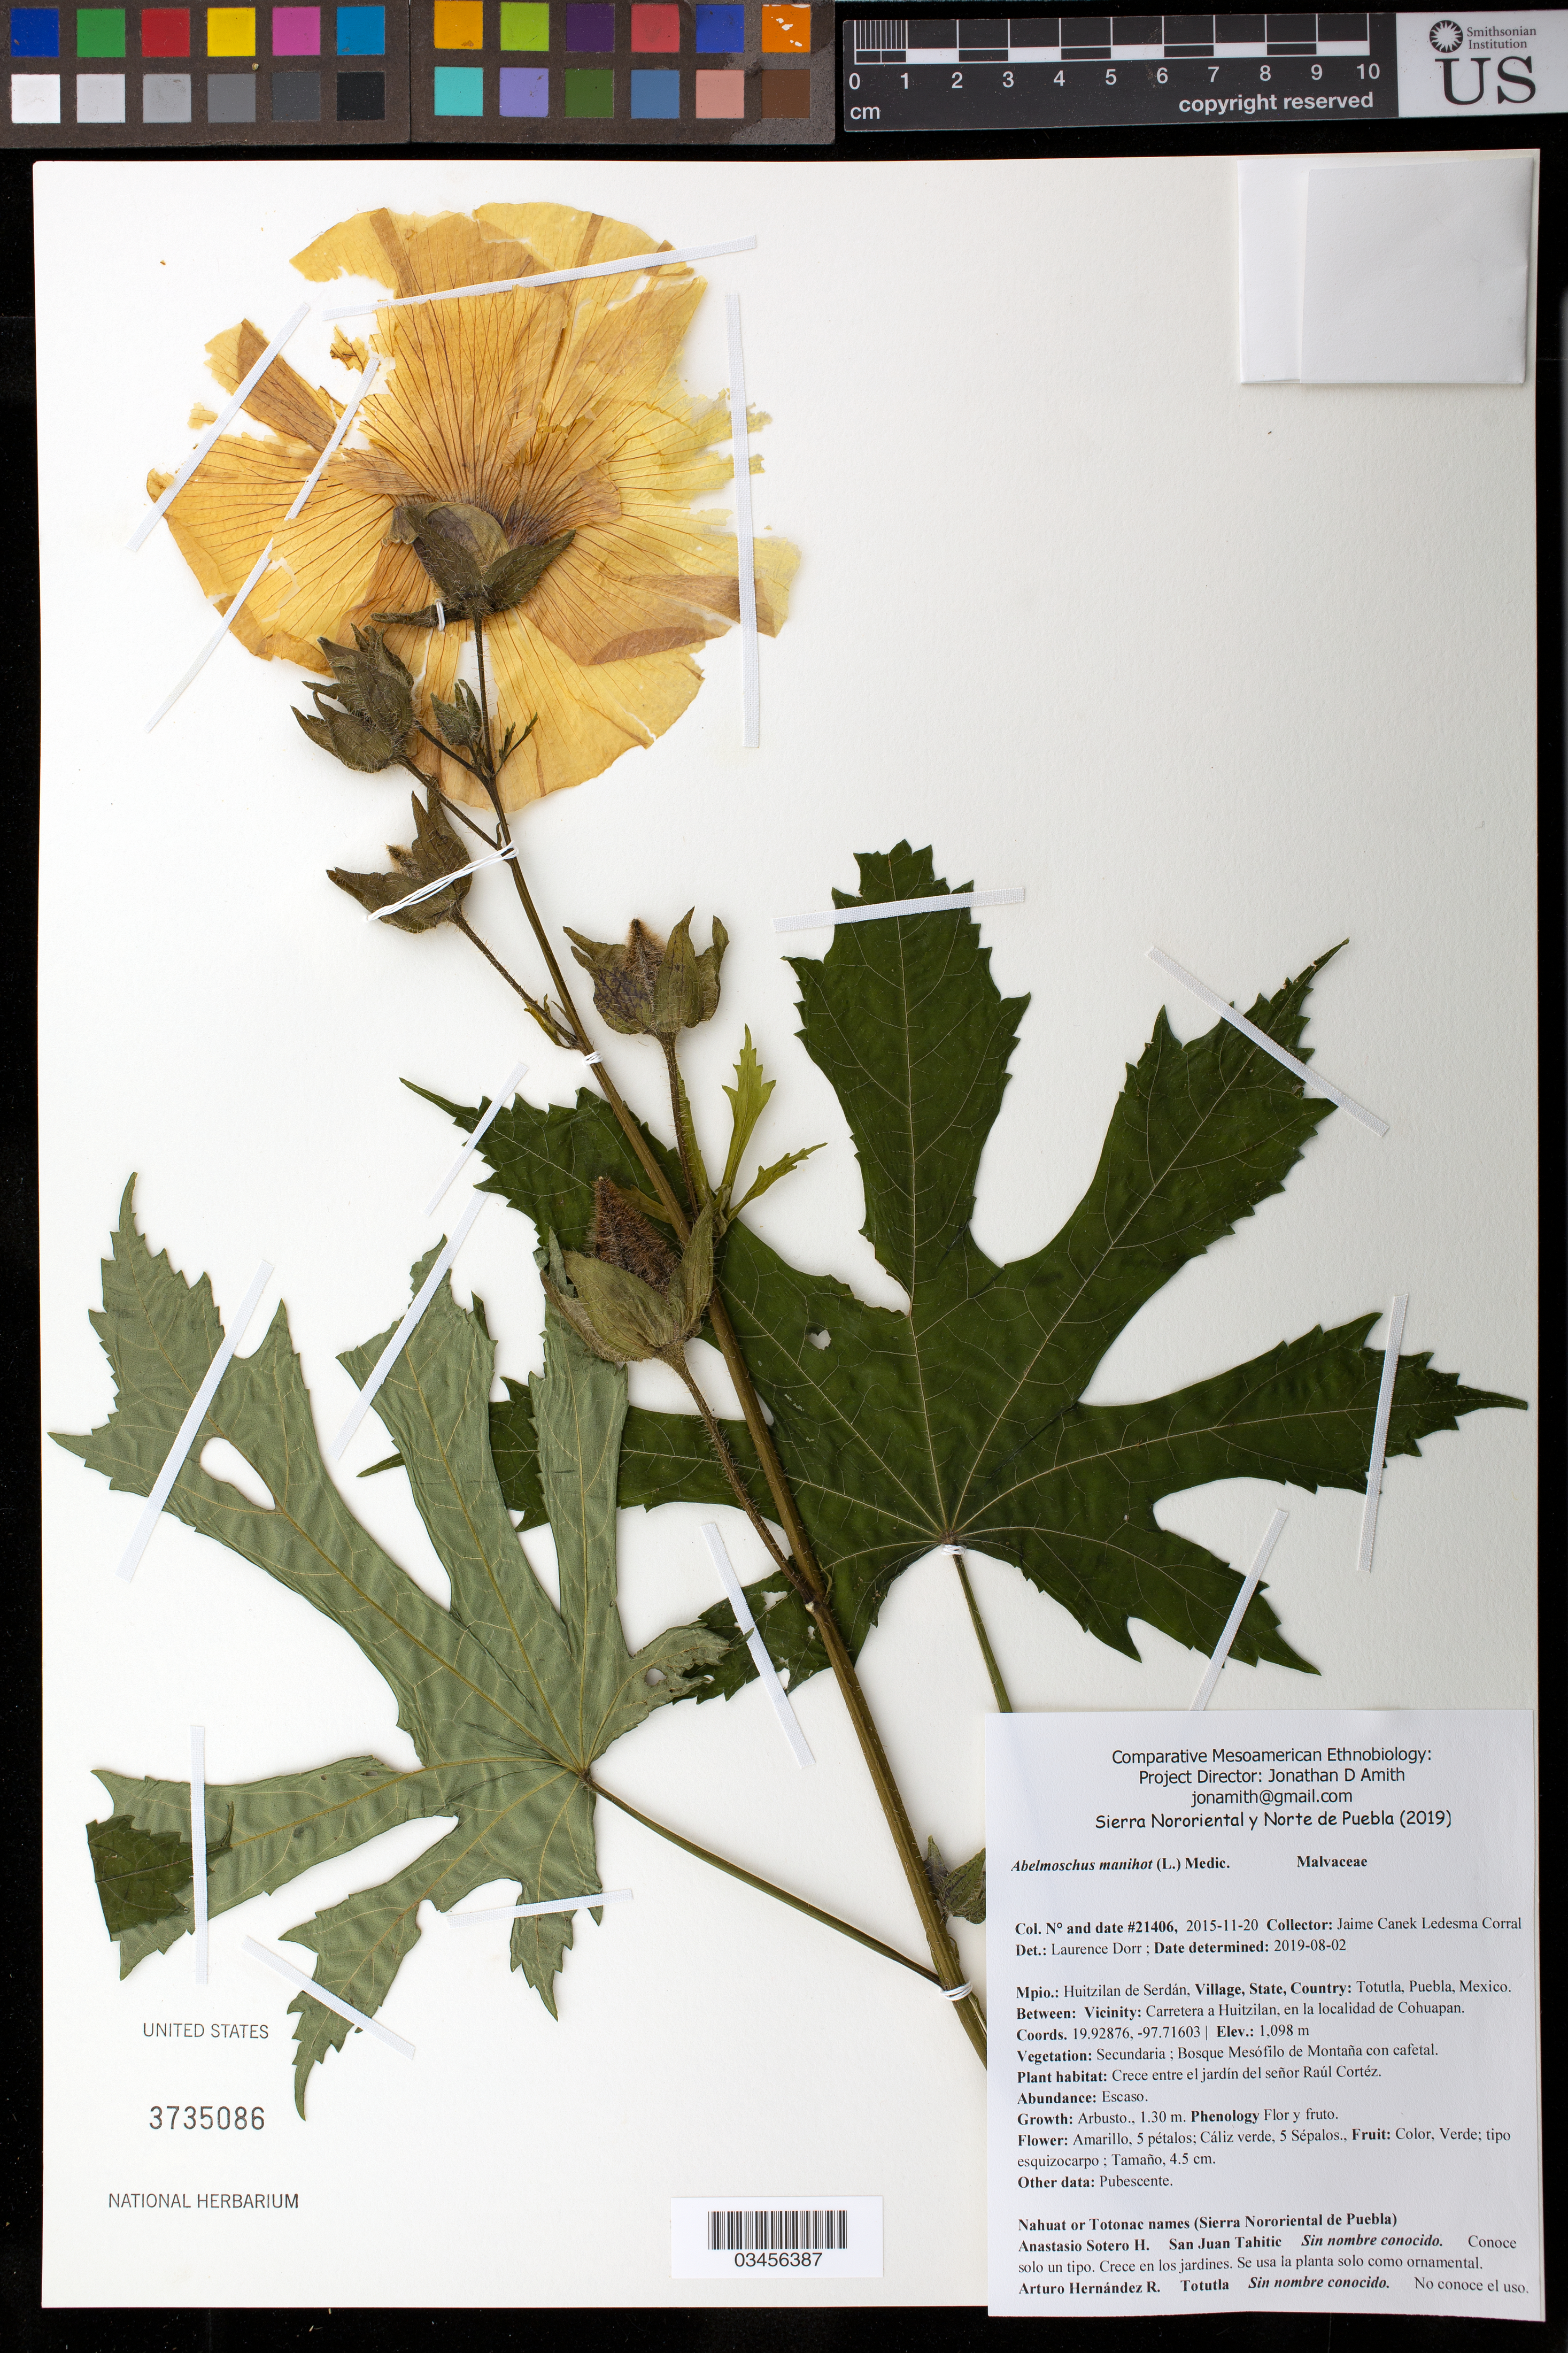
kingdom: Plantae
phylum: Tracheophyta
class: Magnoliopsida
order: Malvales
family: Malvaceae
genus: Abelmoschus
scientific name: Abelmoschus manihot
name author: (L.) Medik.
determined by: Coombes, Allen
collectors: Canek Ledesma C.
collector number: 21406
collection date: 2015-11-20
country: México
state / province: Puebla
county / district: Huitzilan de Serdán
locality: PUEBLO: Totutla; LOCALIDAD EXACTA: Carretera a Huitzilan, en la localidad de Cohuapan.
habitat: Bosque mesófilo de montaña con cafetal | Crece entre el jardín del señor Raúl Cortéz.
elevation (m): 1098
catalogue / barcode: US 3735086